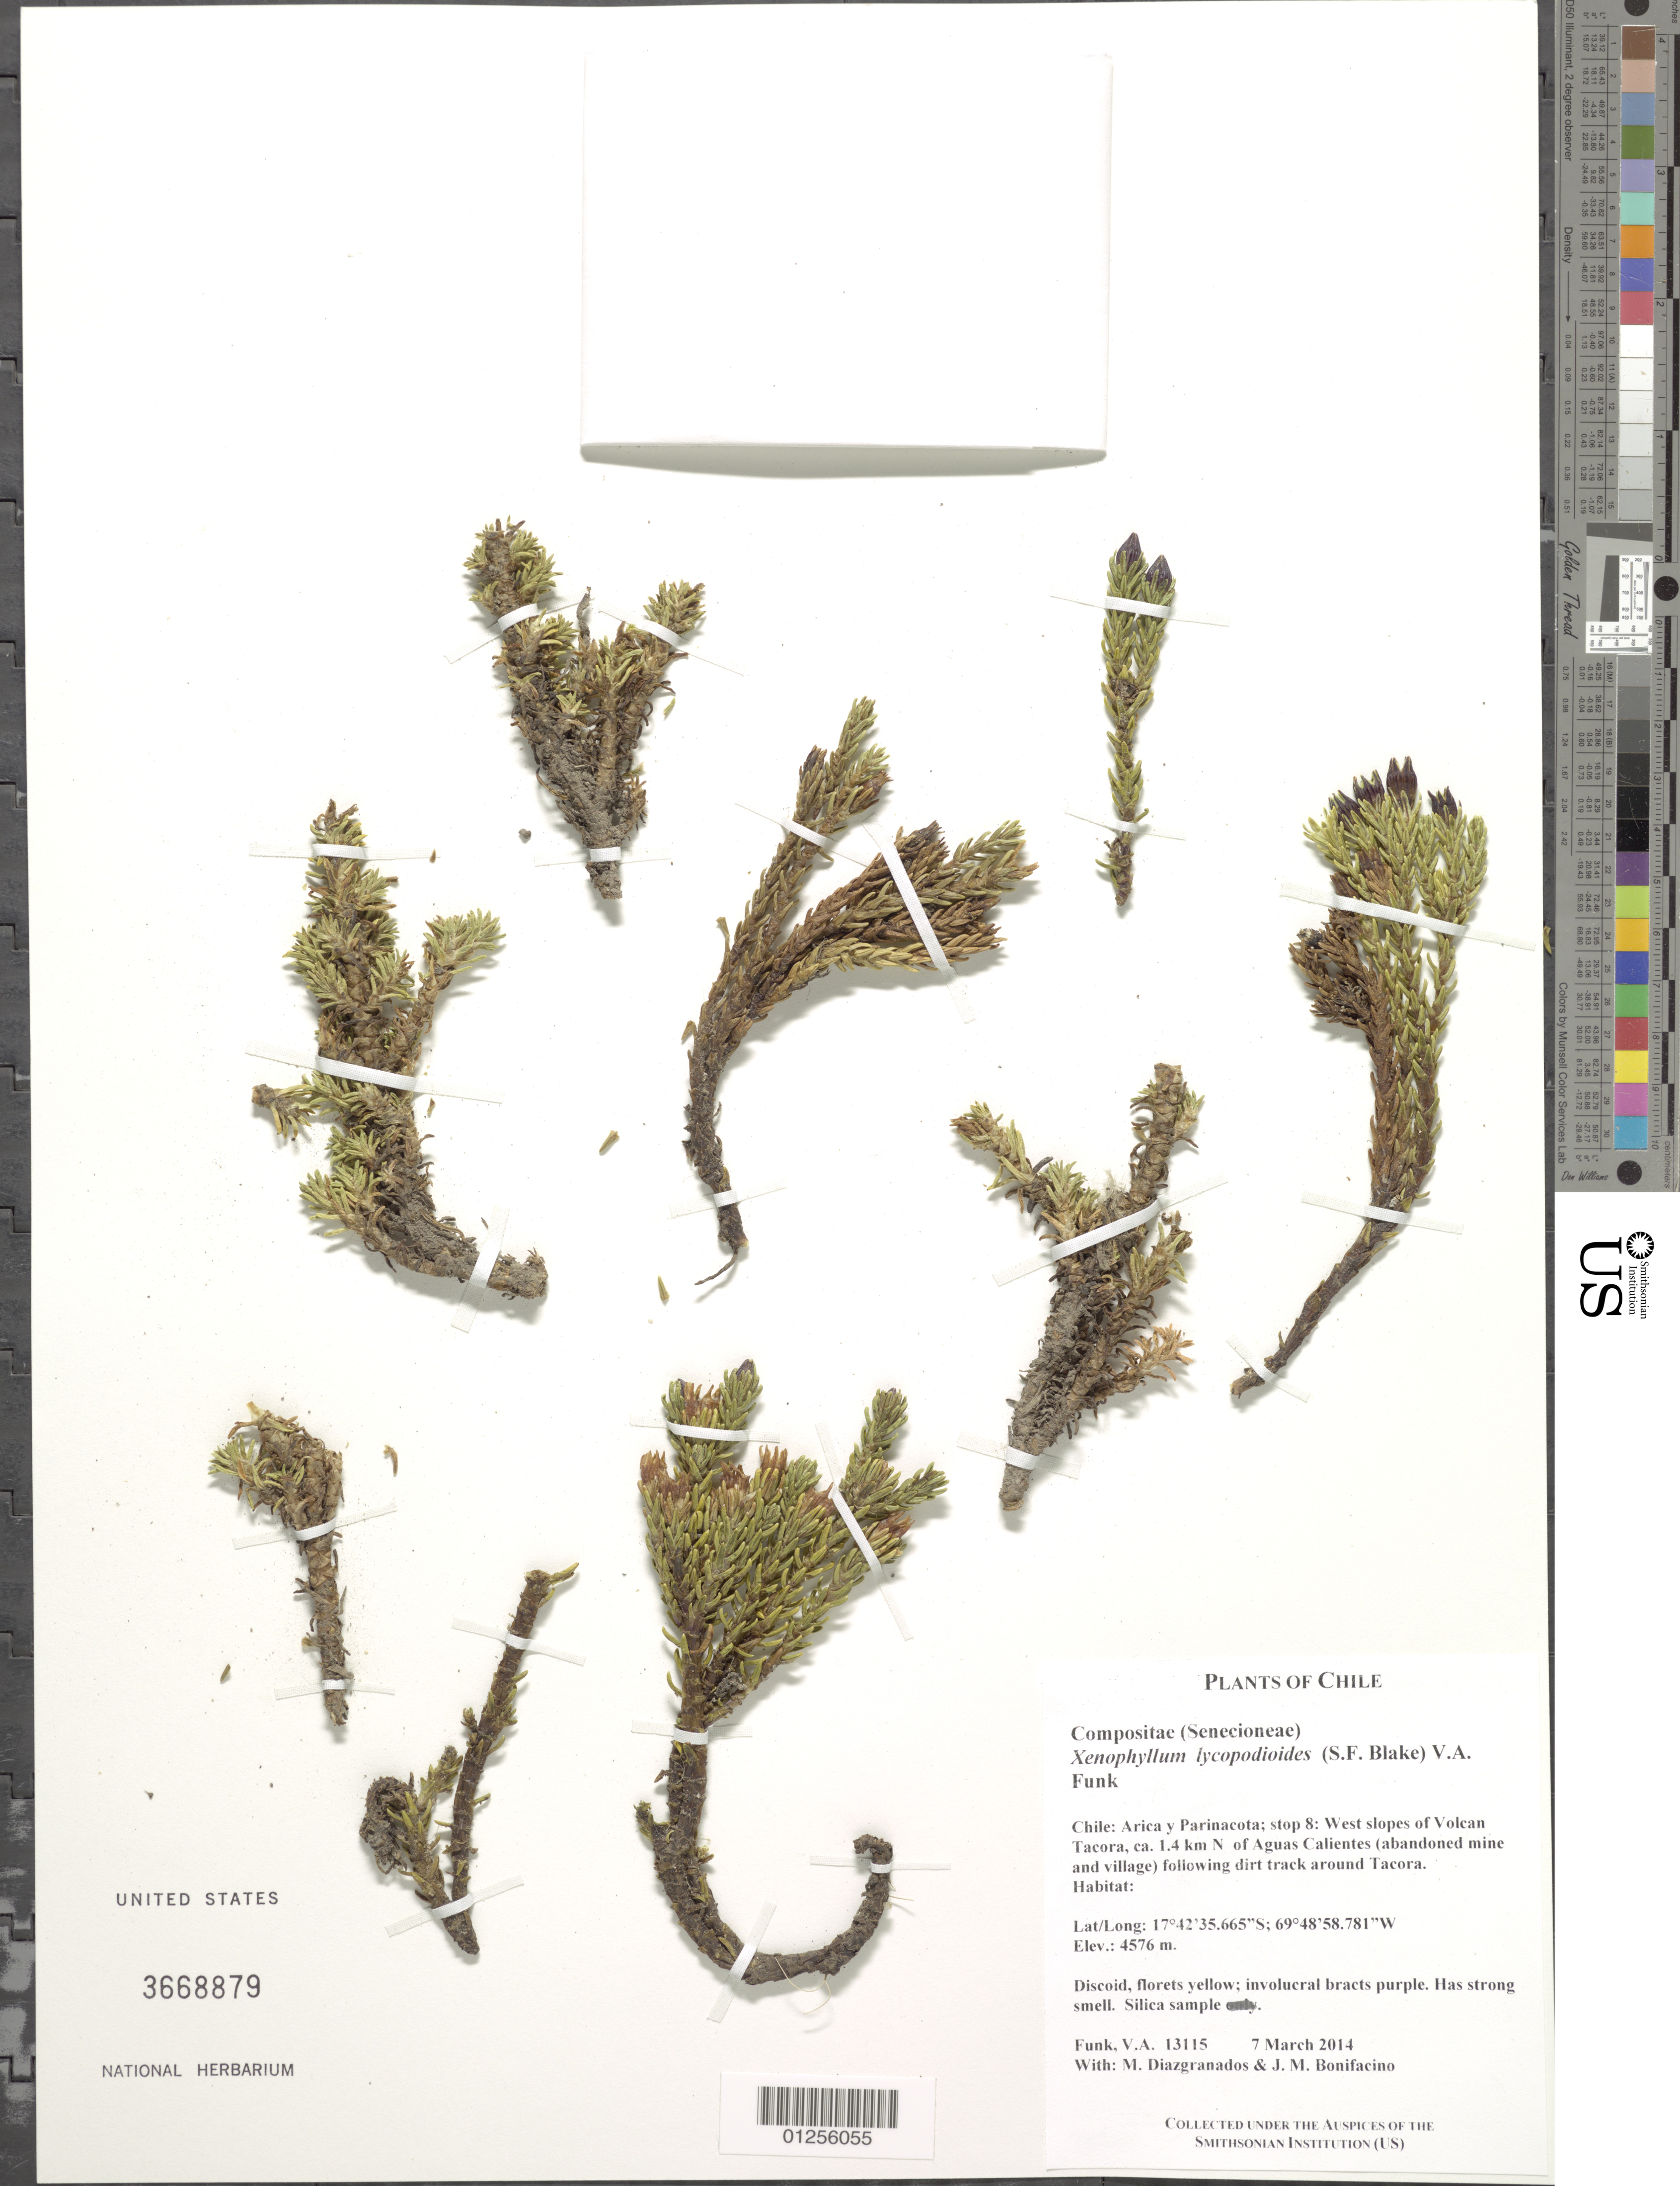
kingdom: Plantae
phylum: Tracheophyta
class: Magnoliopsida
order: Asterales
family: Asteraceae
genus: Xenophyllum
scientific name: Xenophyllum juniperium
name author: (Hieron.) J. Calvo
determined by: Calvo, Joel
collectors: V. Funk, M. Diazgranados C. & M. Bonifacino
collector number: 13115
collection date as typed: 7 March 2014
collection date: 2014-03-07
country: Chile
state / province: Arica y Parinacota (XV)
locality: West slopes of Volcan Tacora, ca. 1.4 km N of Aguas Calientes ( abandoned mine and village) following dirt track aroun Tacora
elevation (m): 4576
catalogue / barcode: US 3668879